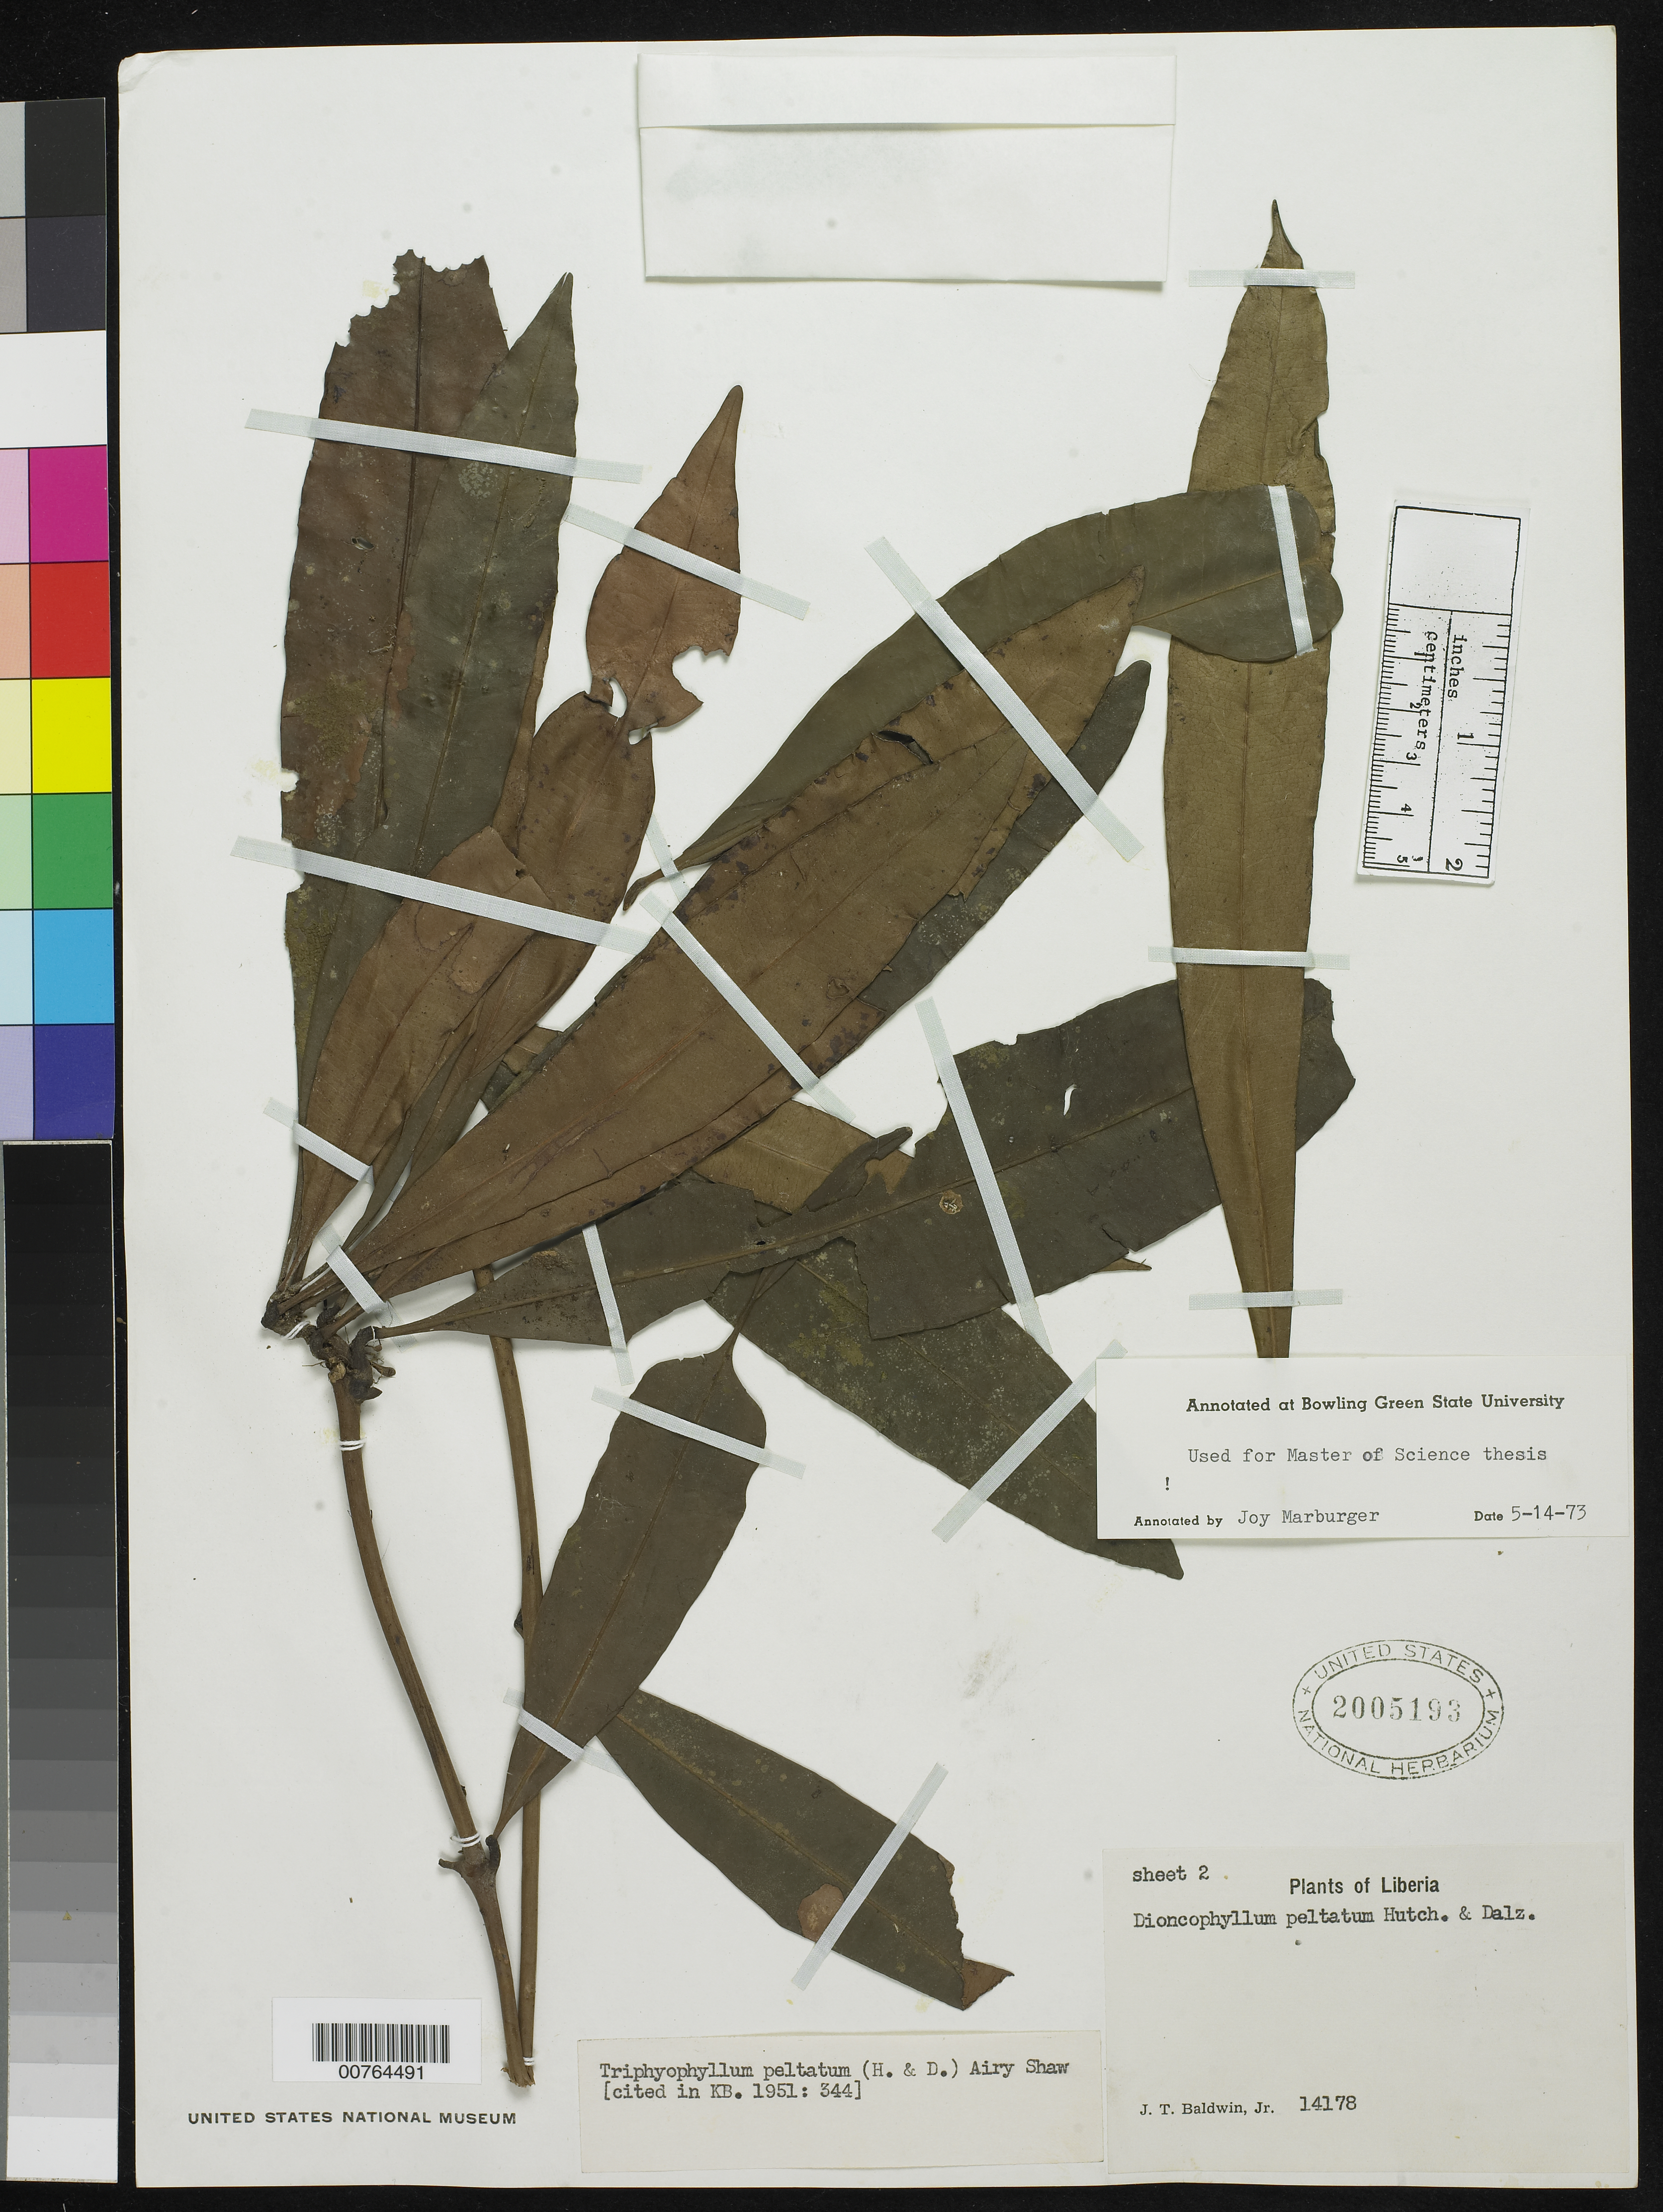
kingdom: Plantae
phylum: Tracheophyta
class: Magnoliopsida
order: Caryophyllales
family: Dioncophyllaceae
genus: Triphyophyllum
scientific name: Triphyophyllum peltatum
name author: (Hutch. & Dalziel) Airy Shaw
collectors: J. T. Baldwin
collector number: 14178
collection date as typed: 27 Feb 1950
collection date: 1950-02-27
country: Liberia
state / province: Bong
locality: Central Province: Salala District, Zienshu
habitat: In dry forest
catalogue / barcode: US 2005193